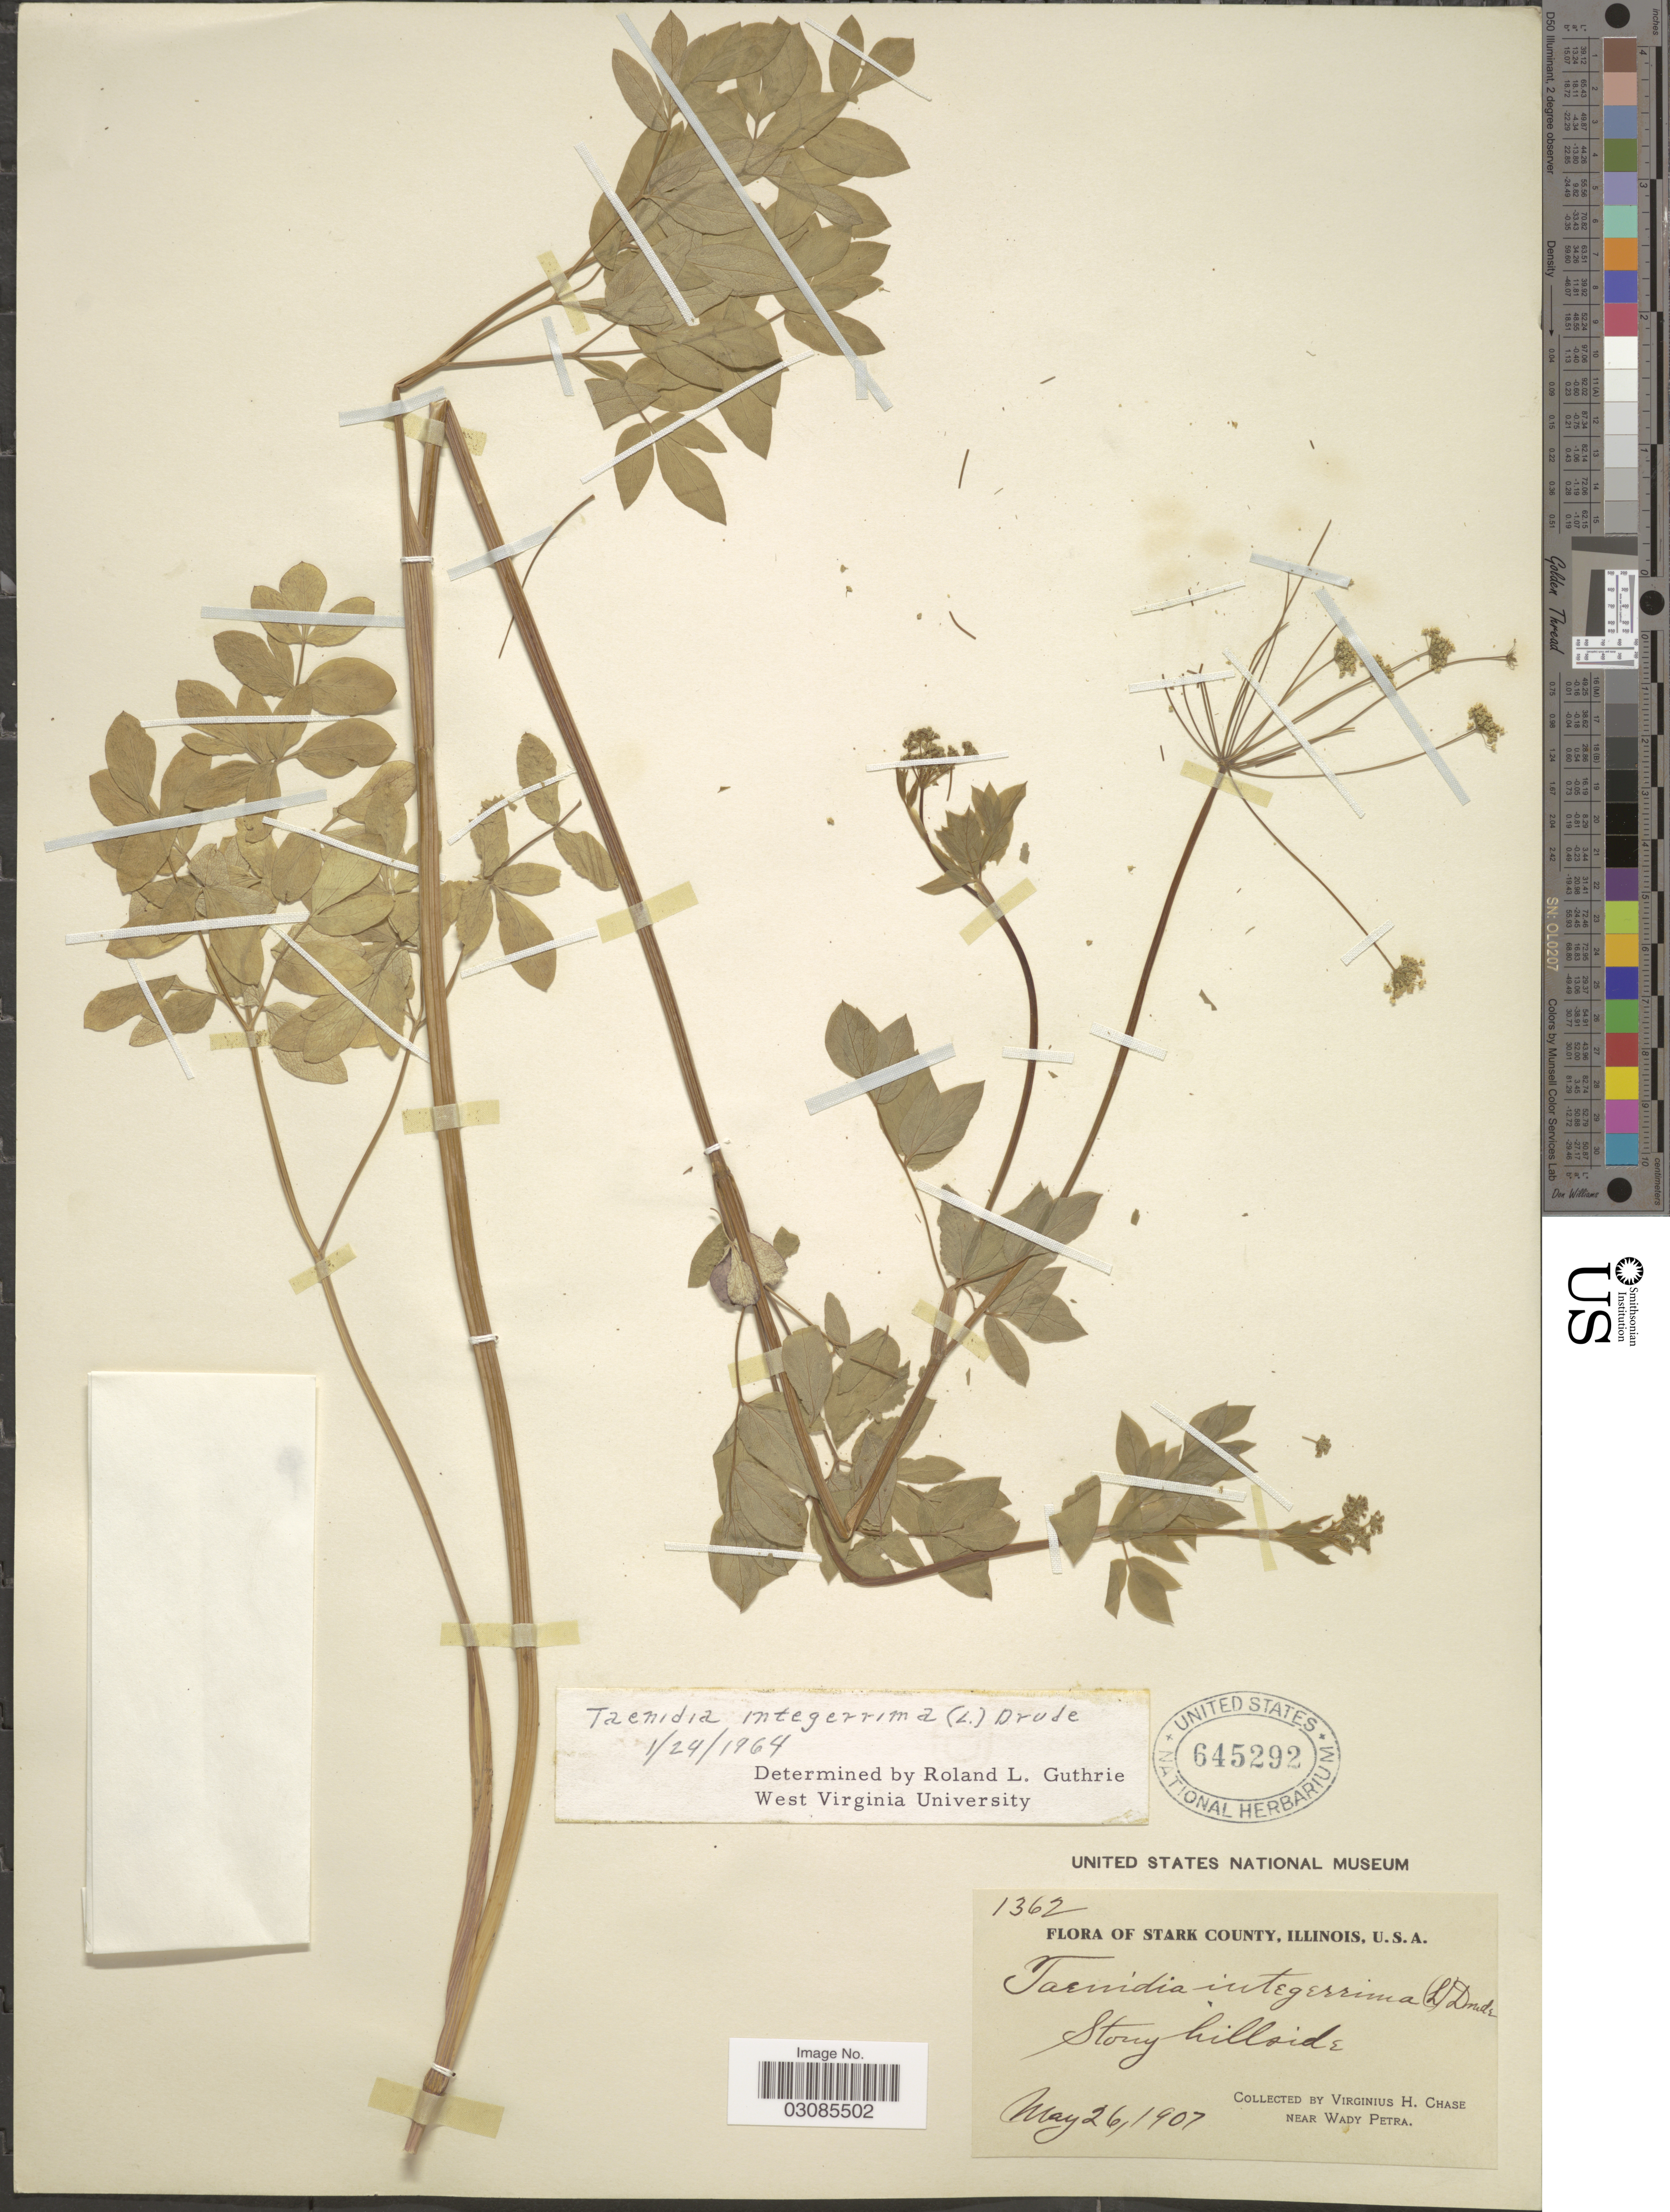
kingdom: Plantae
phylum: Tracheophyta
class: Magnoliopsida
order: Apiales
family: Apiaceae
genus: Taenidia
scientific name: Taenidia integerrima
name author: (L.) Drude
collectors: V. H. Chase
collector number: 1362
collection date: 1907-05-26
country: United States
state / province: Illinois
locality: Stark County, U.S.A. Stony hillside. Near Wady Petra.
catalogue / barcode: US 545292